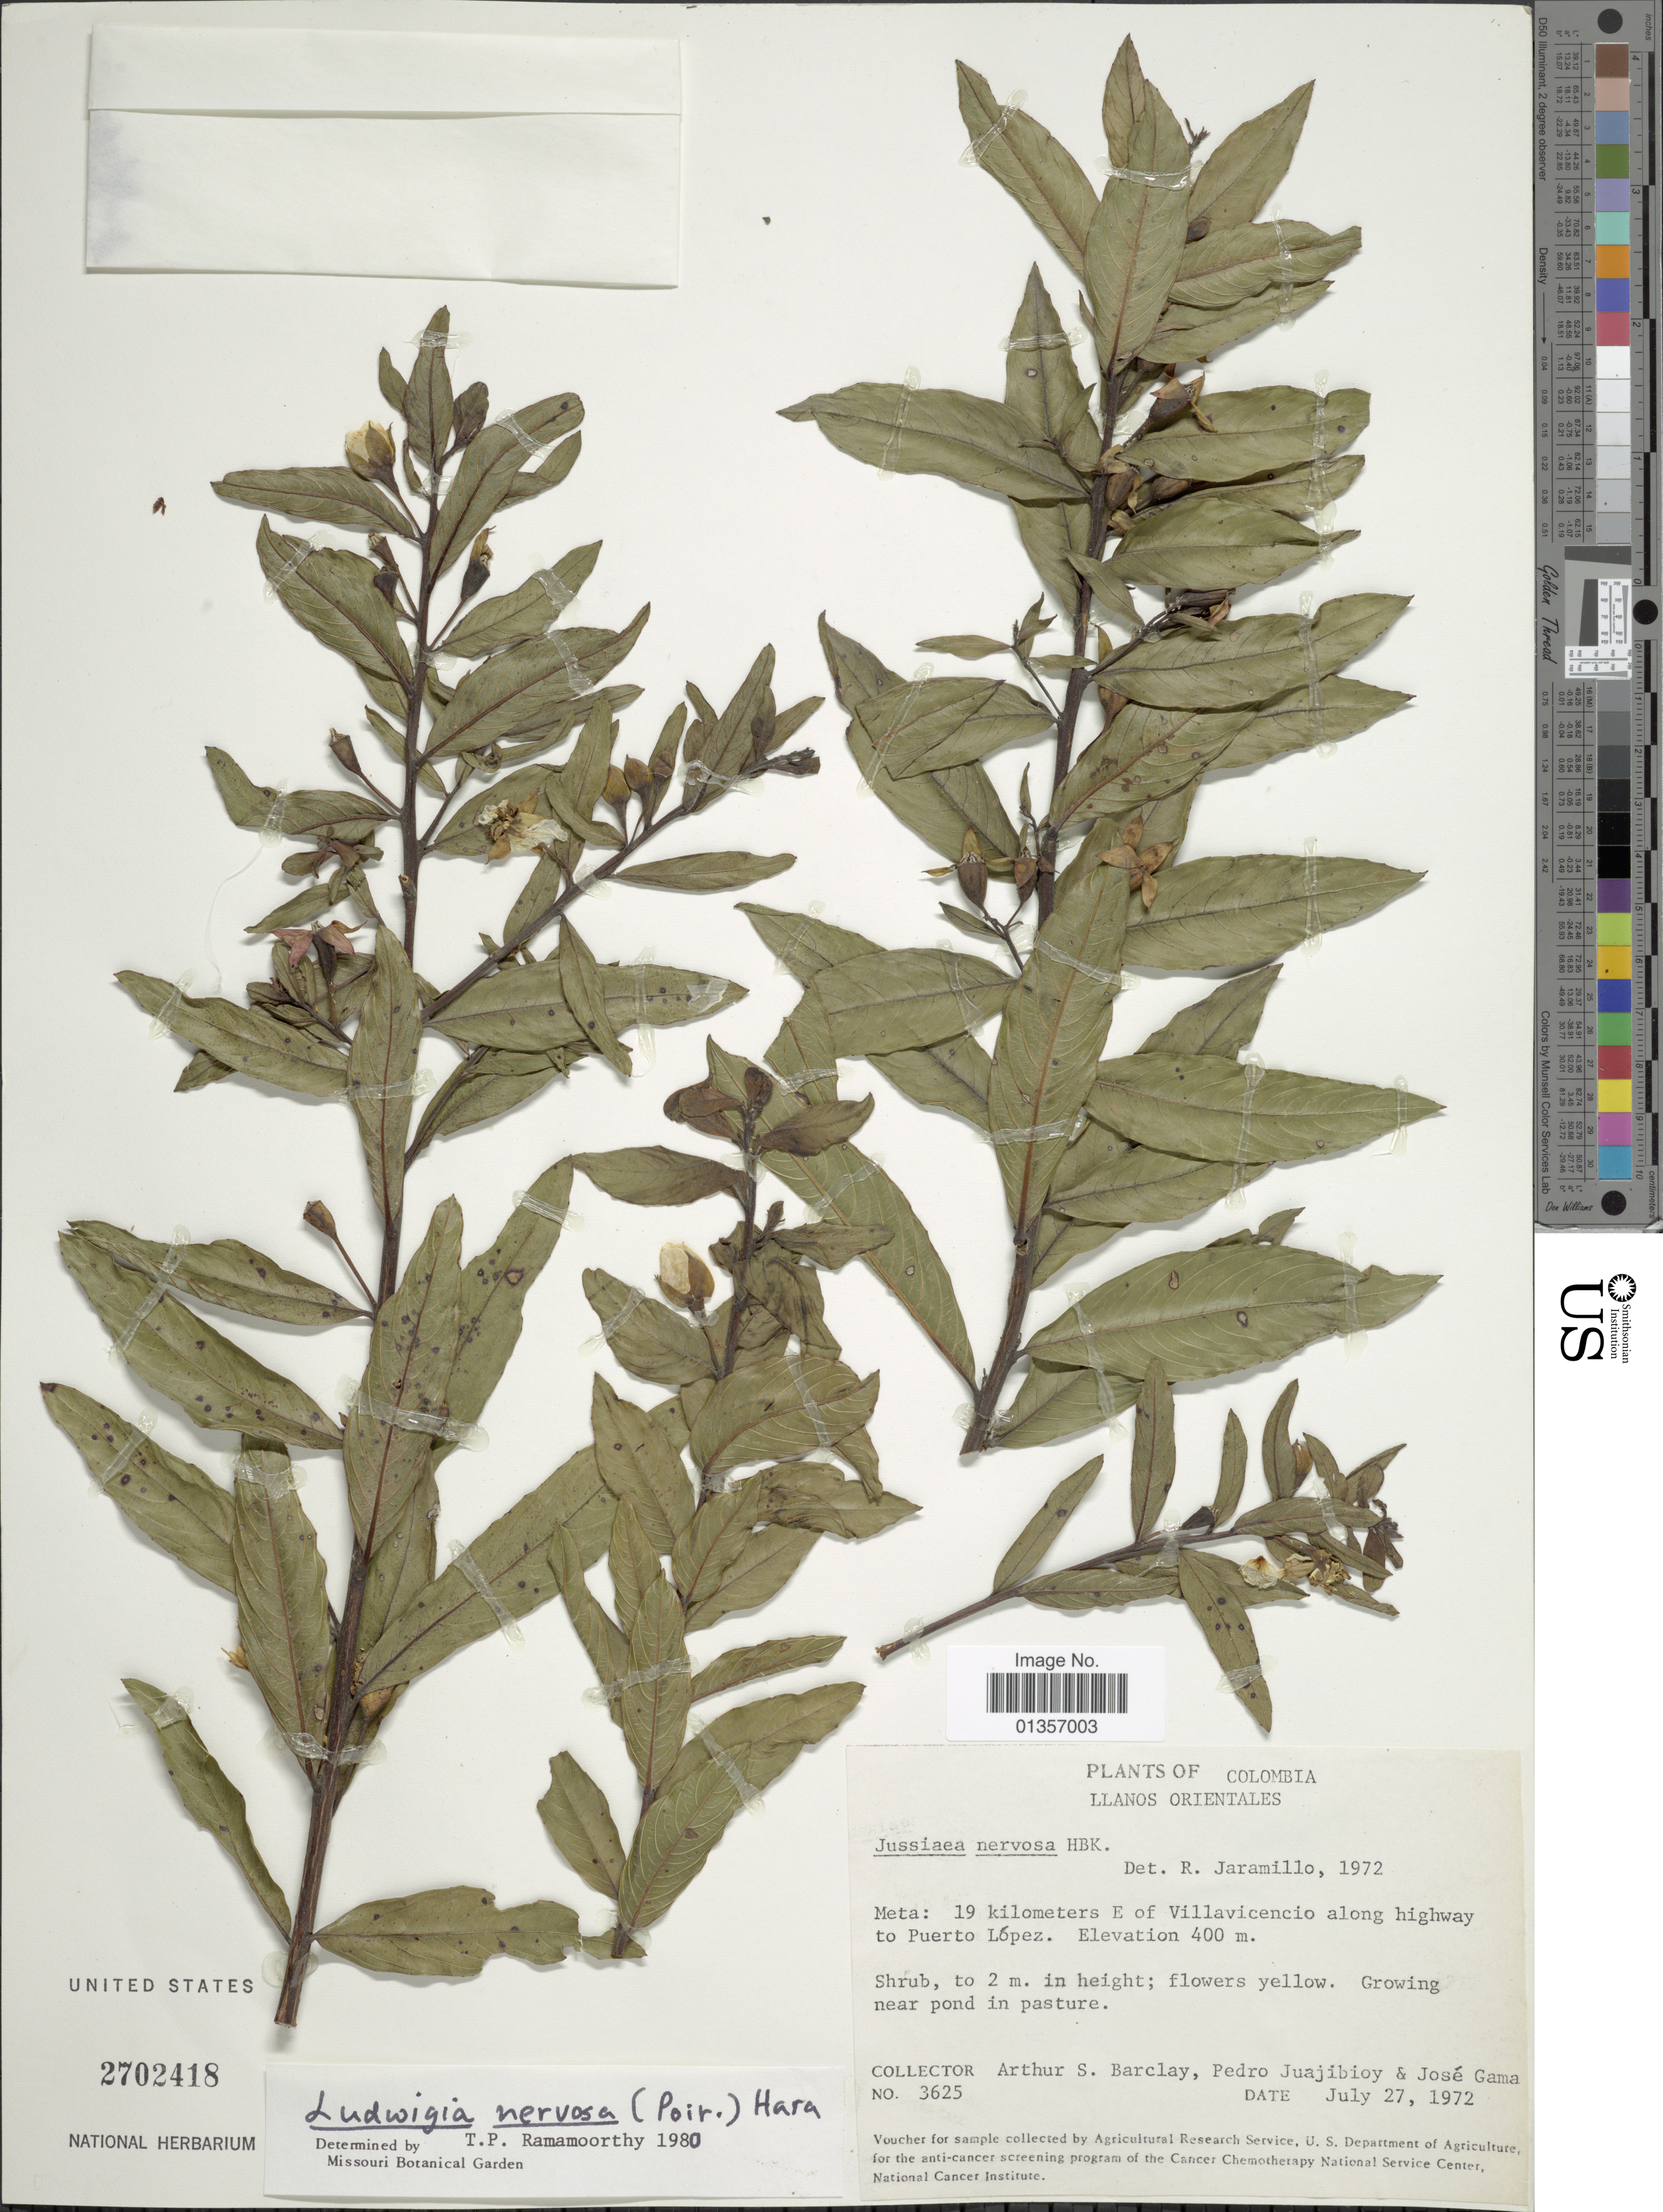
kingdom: Plantae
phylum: Tracheophyta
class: Magnoliopsida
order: Myrtales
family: Onagraceae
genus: Ludwigia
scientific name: Ludwigia nervosa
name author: (Poir.) H. Hara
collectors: A. S. Barclay, P. Juajibioy & J. Gama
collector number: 3625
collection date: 1972-07-27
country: Colombia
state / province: Meta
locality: Llanos Orientales, 19 kilometers E of Villavicencio along highway to Puerto López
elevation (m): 400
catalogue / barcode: US 2702418